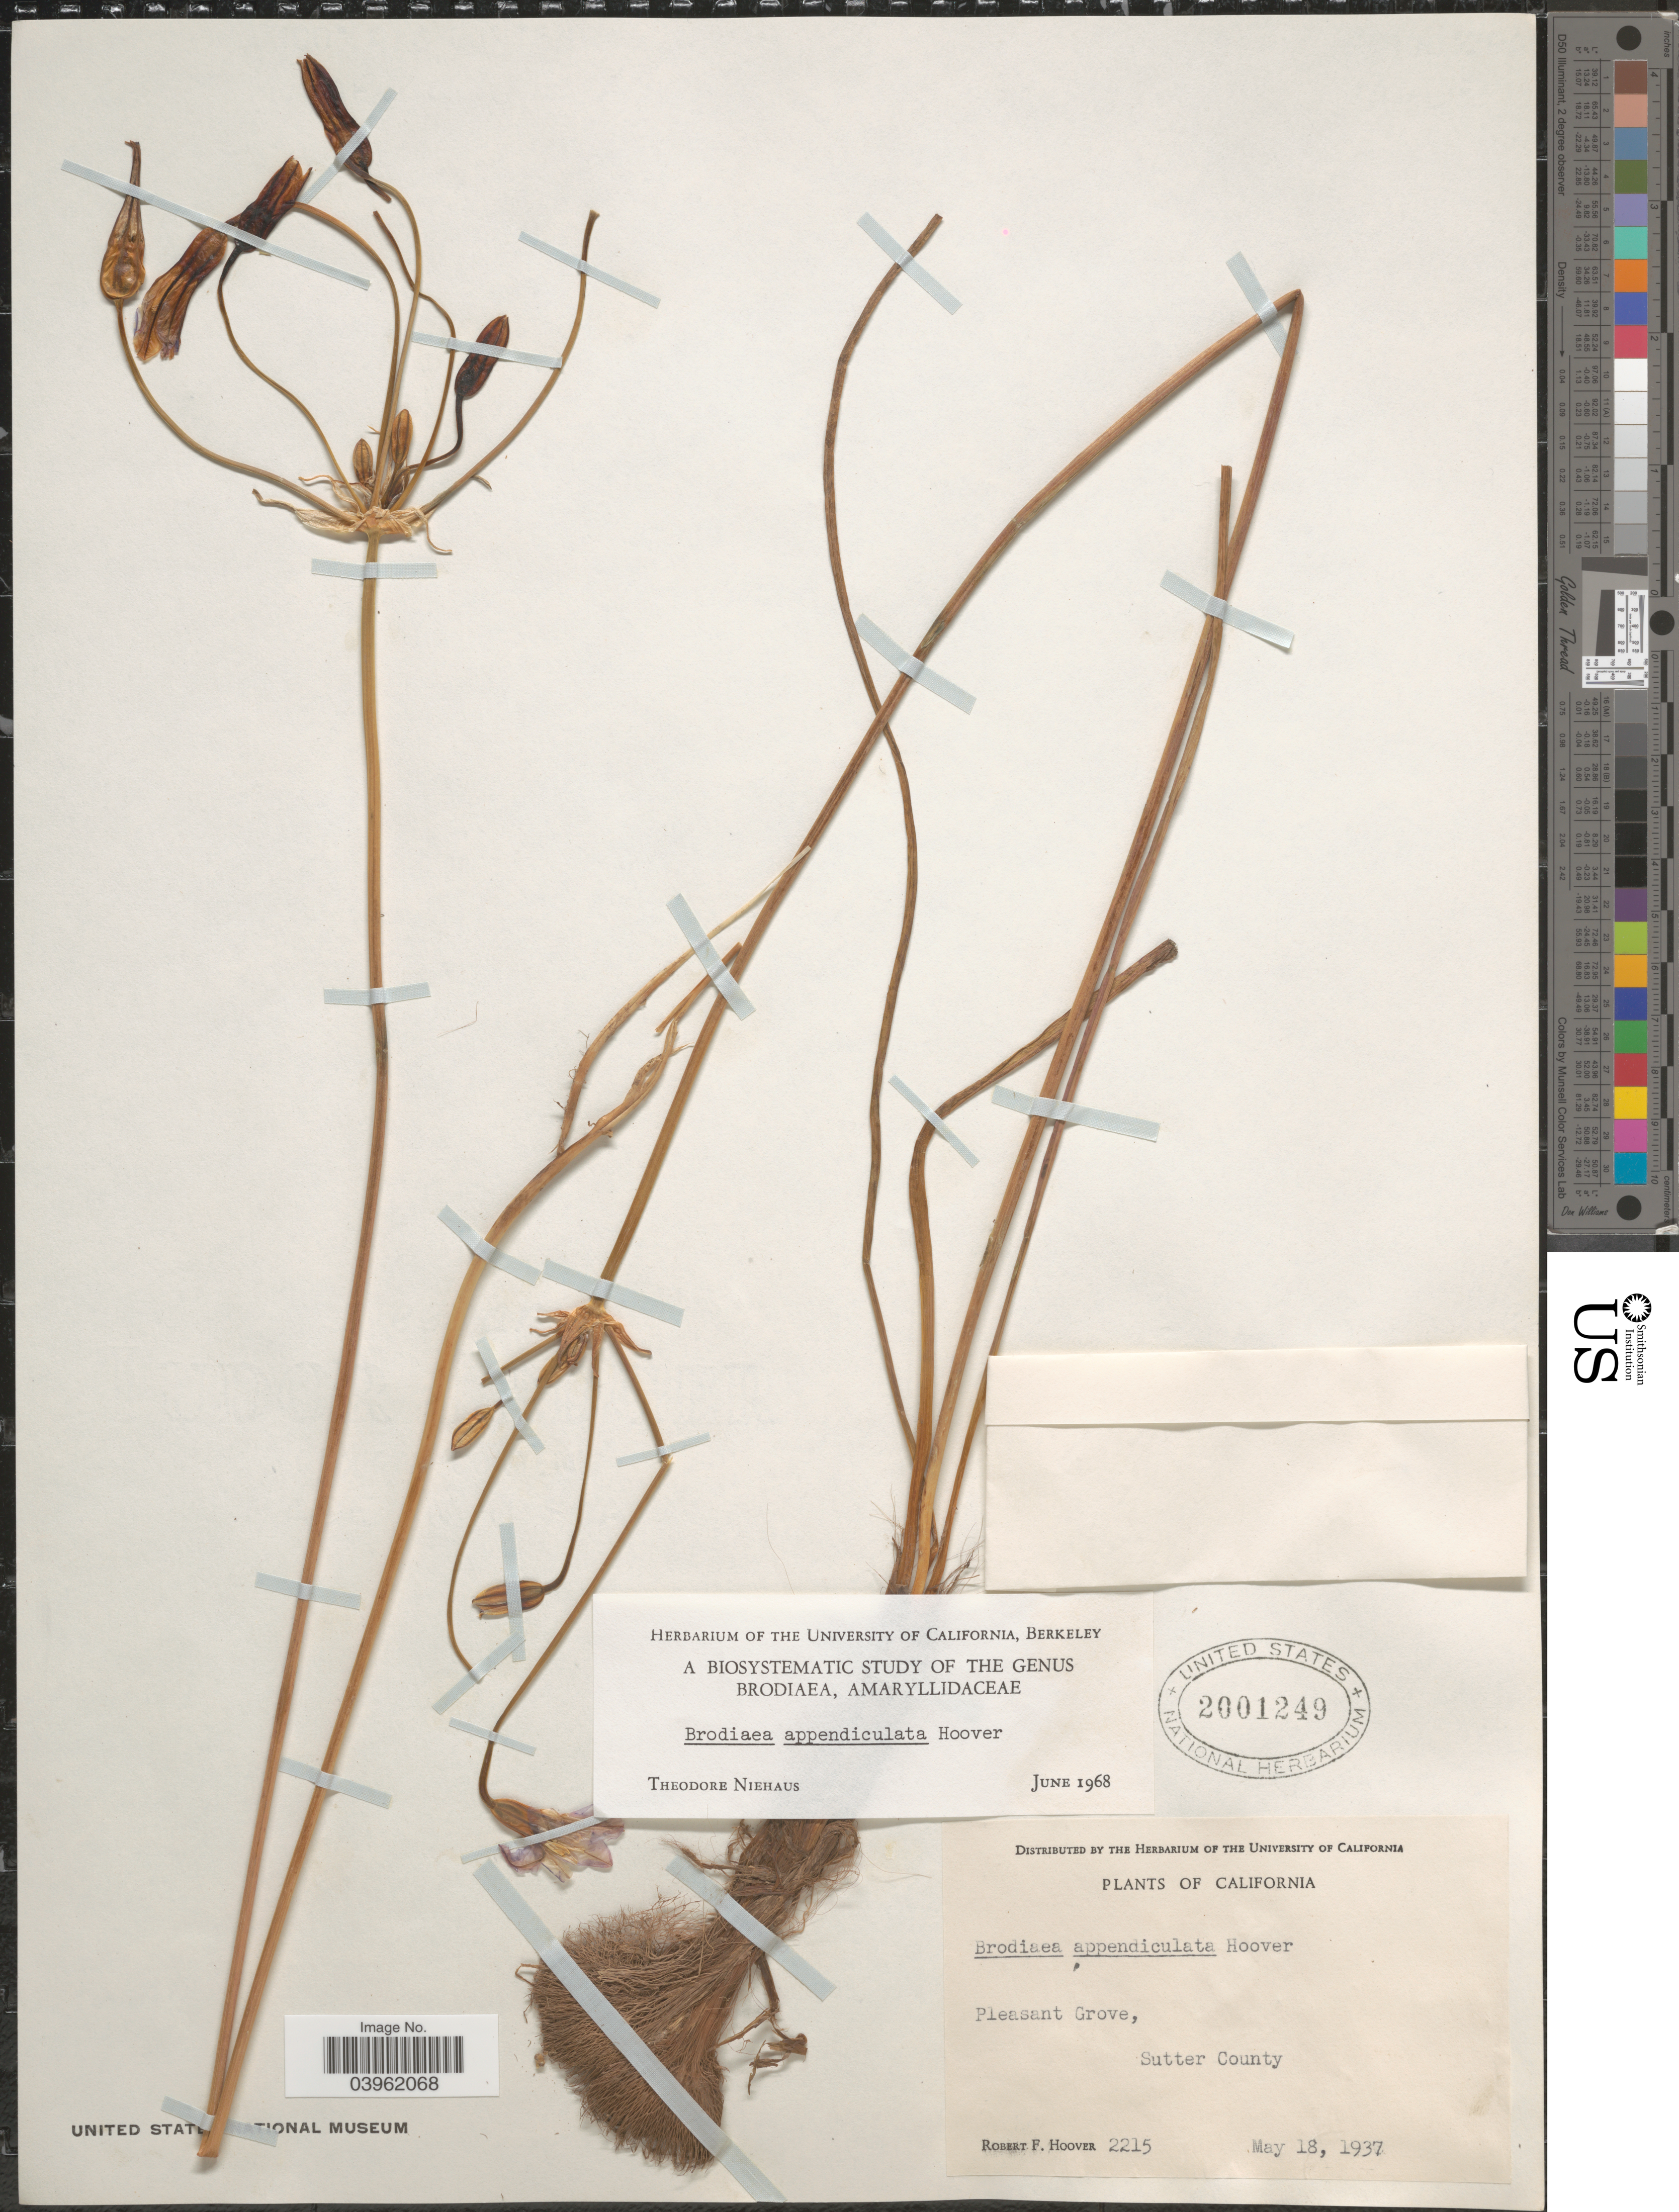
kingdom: Plantae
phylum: Tracheophyta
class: Liliopsida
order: Asparagales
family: Asparagaceae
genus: Brodiaea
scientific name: Brodiaea appendiculata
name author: Hoover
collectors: R. F. Hoover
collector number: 2215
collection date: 1937-05-18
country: United States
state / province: California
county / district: Sutter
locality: Pleasant Grove, Sutter County.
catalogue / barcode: US 2001249